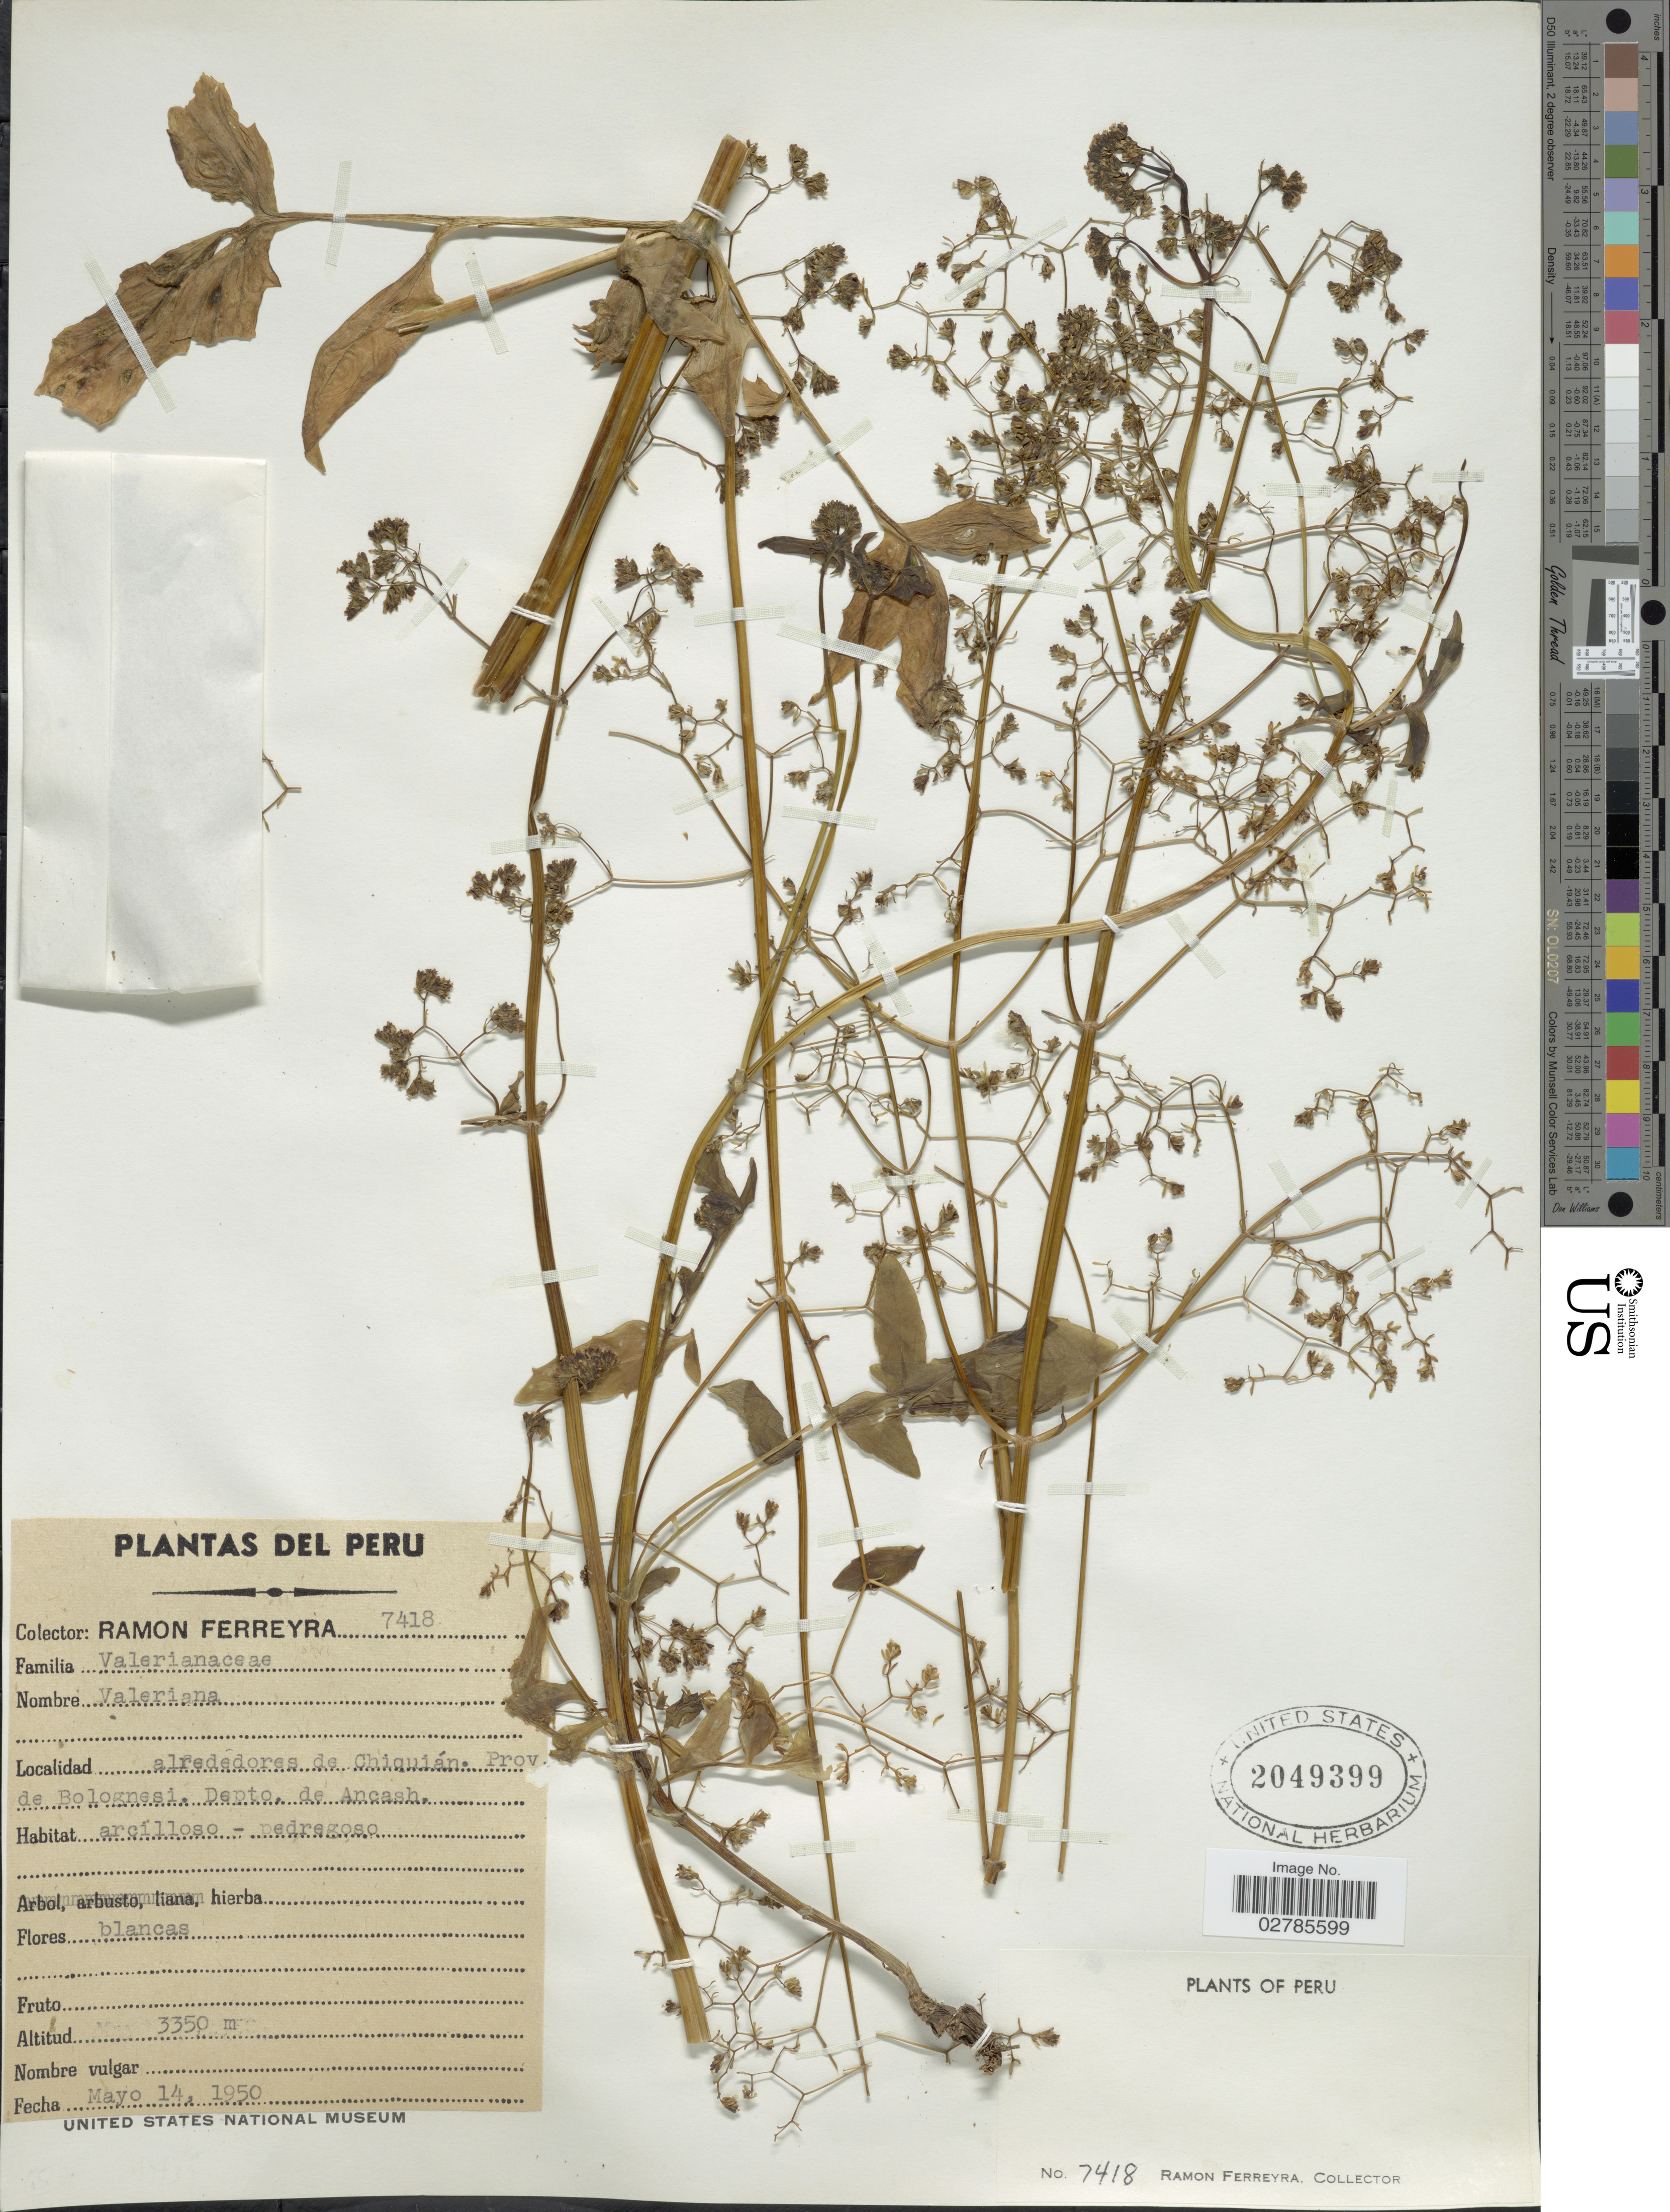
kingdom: Plantae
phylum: Tracheophyta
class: Magnoliopsida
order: Dipsacales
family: Caprifoliaceae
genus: Valeriana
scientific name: Valeriana sp.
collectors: R. A. Ferreyra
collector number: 7418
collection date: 1950-05-14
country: Peru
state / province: Ancash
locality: Alrededores de Chiquián. Prov. de Bolognesi. Depto. de Ancash.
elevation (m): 3350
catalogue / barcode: US 2049399